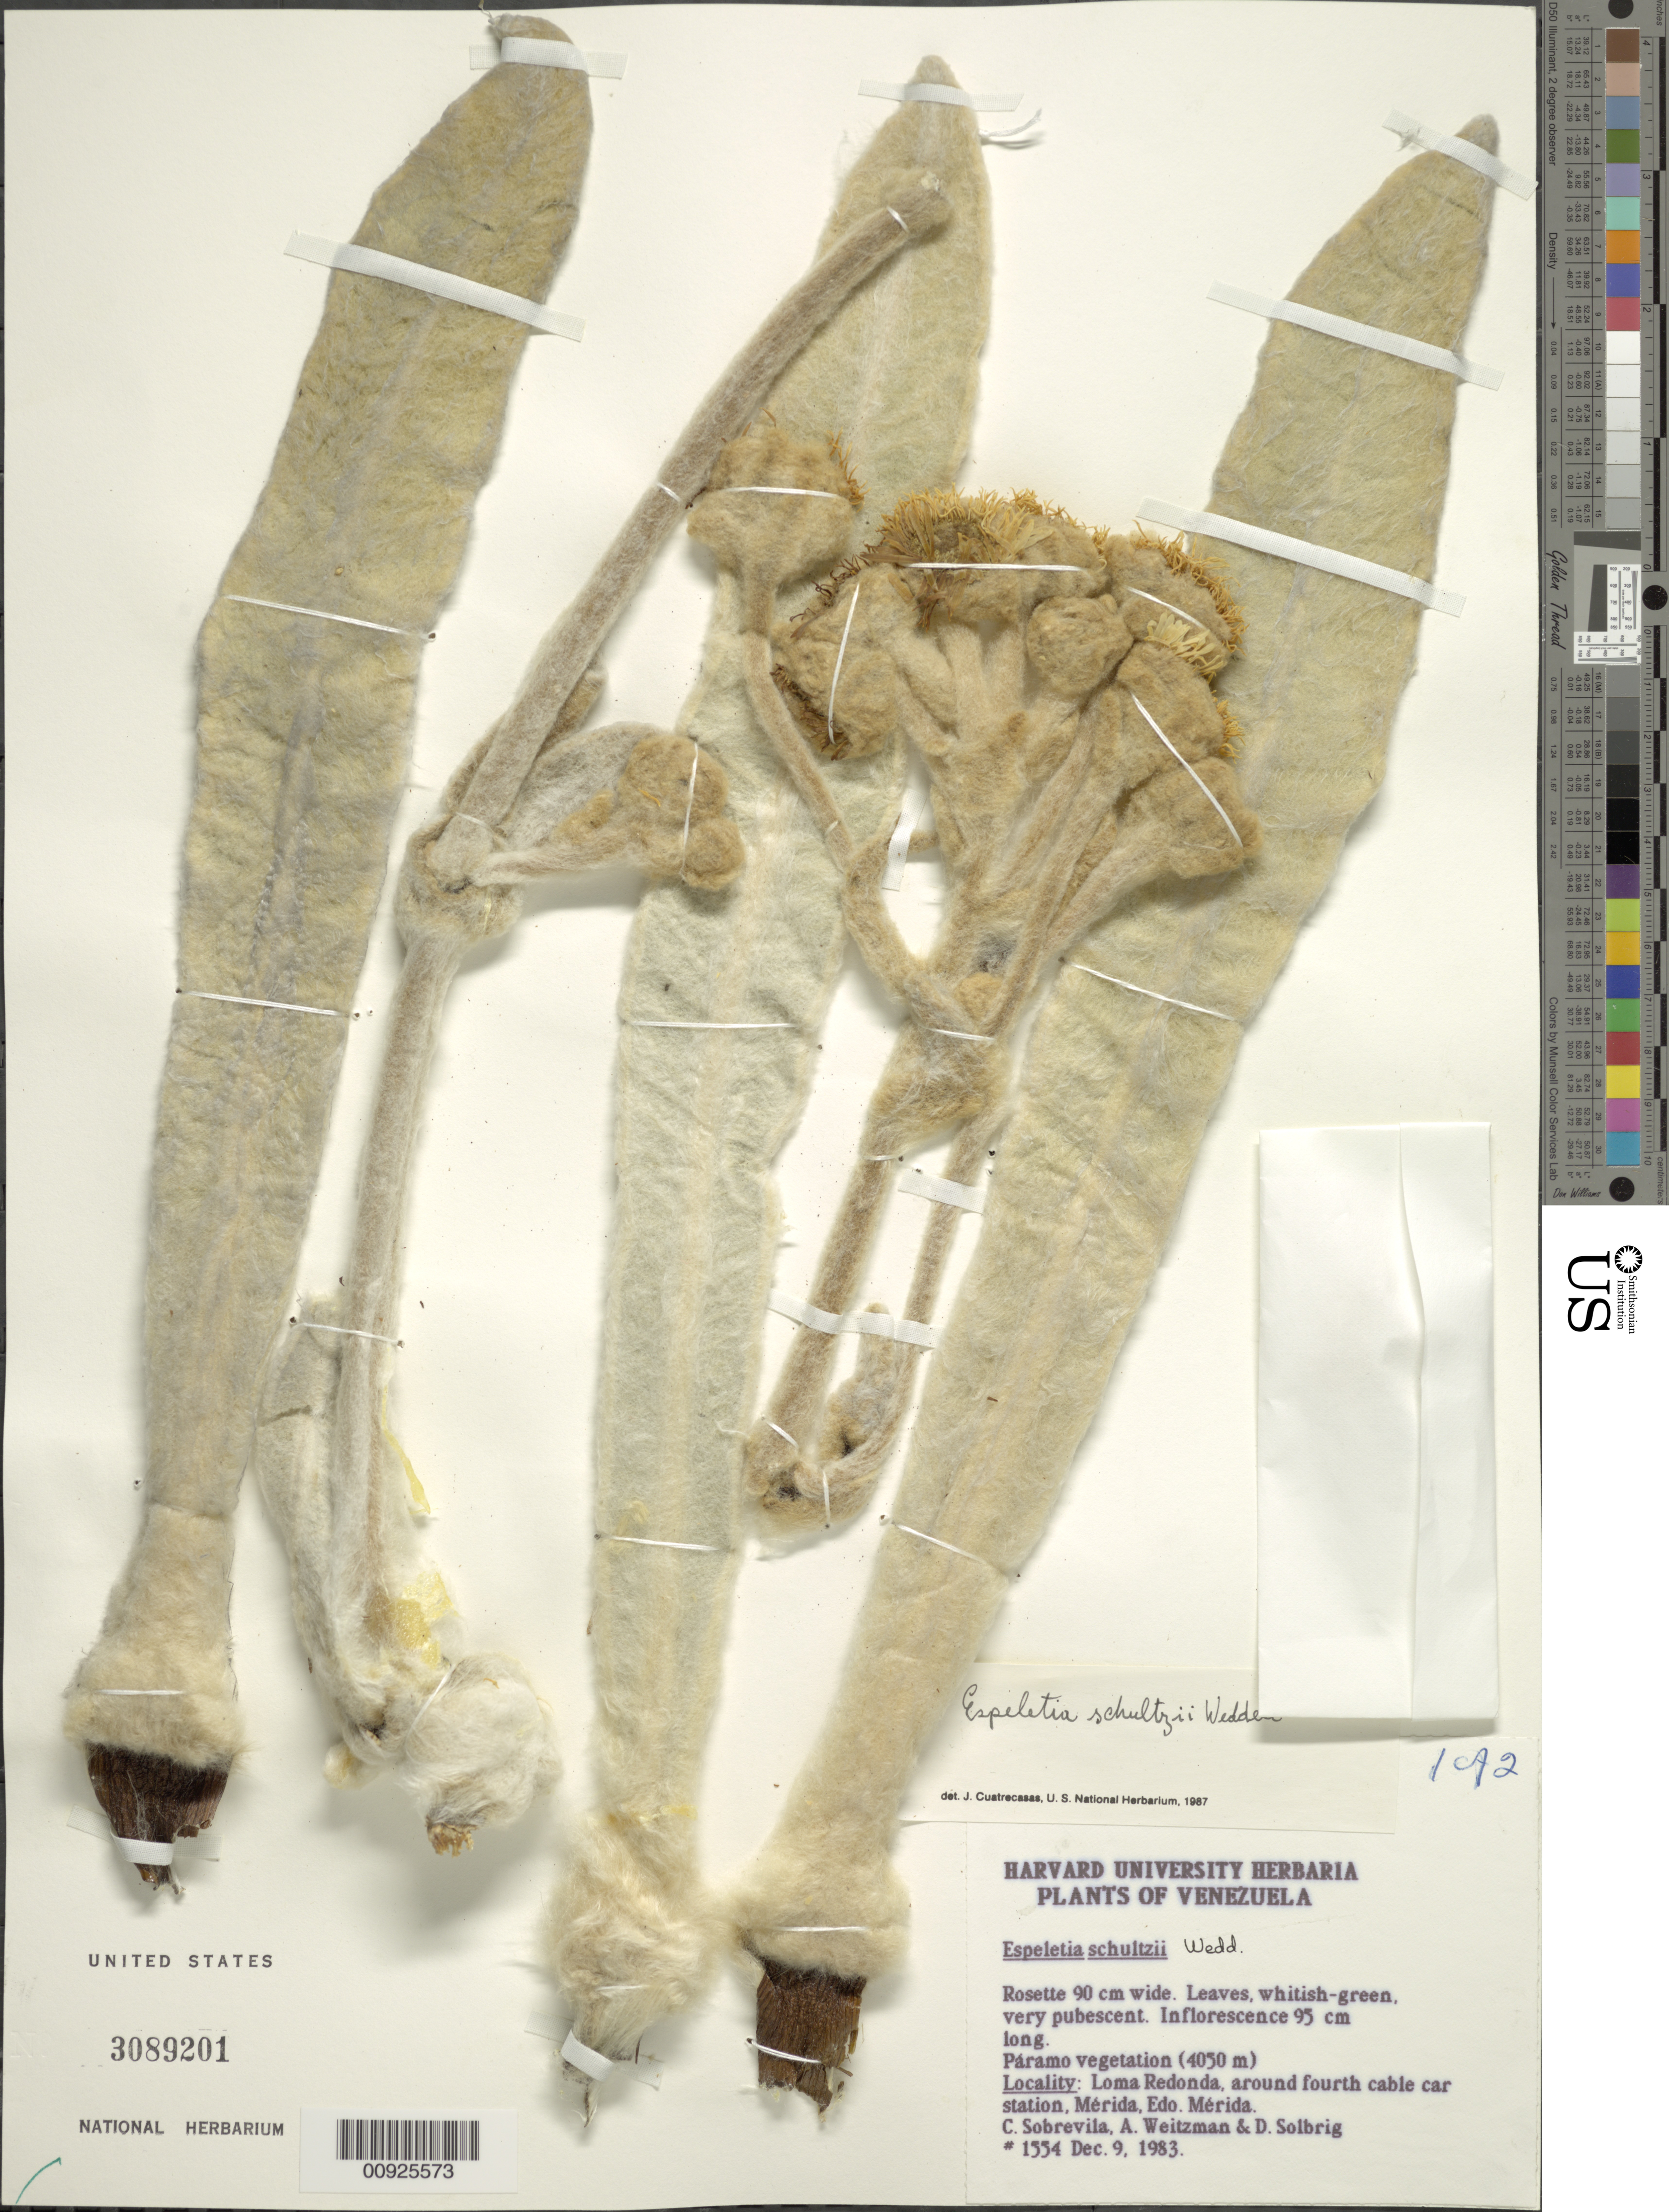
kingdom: Plantae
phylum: Tracheophyta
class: Magnoliopsida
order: Asterales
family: Asteraceae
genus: Espeletia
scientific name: Espeletia schultzii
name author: Wedd.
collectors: C. Sobrevila, A. Weitzman & D. Solbrig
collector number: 1554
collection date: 1983-12-09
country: Venezuela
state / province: Mérida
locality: Loma redonda, around fourth cable car station.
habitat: Páramo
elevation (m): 4050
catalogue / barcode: US 3089201